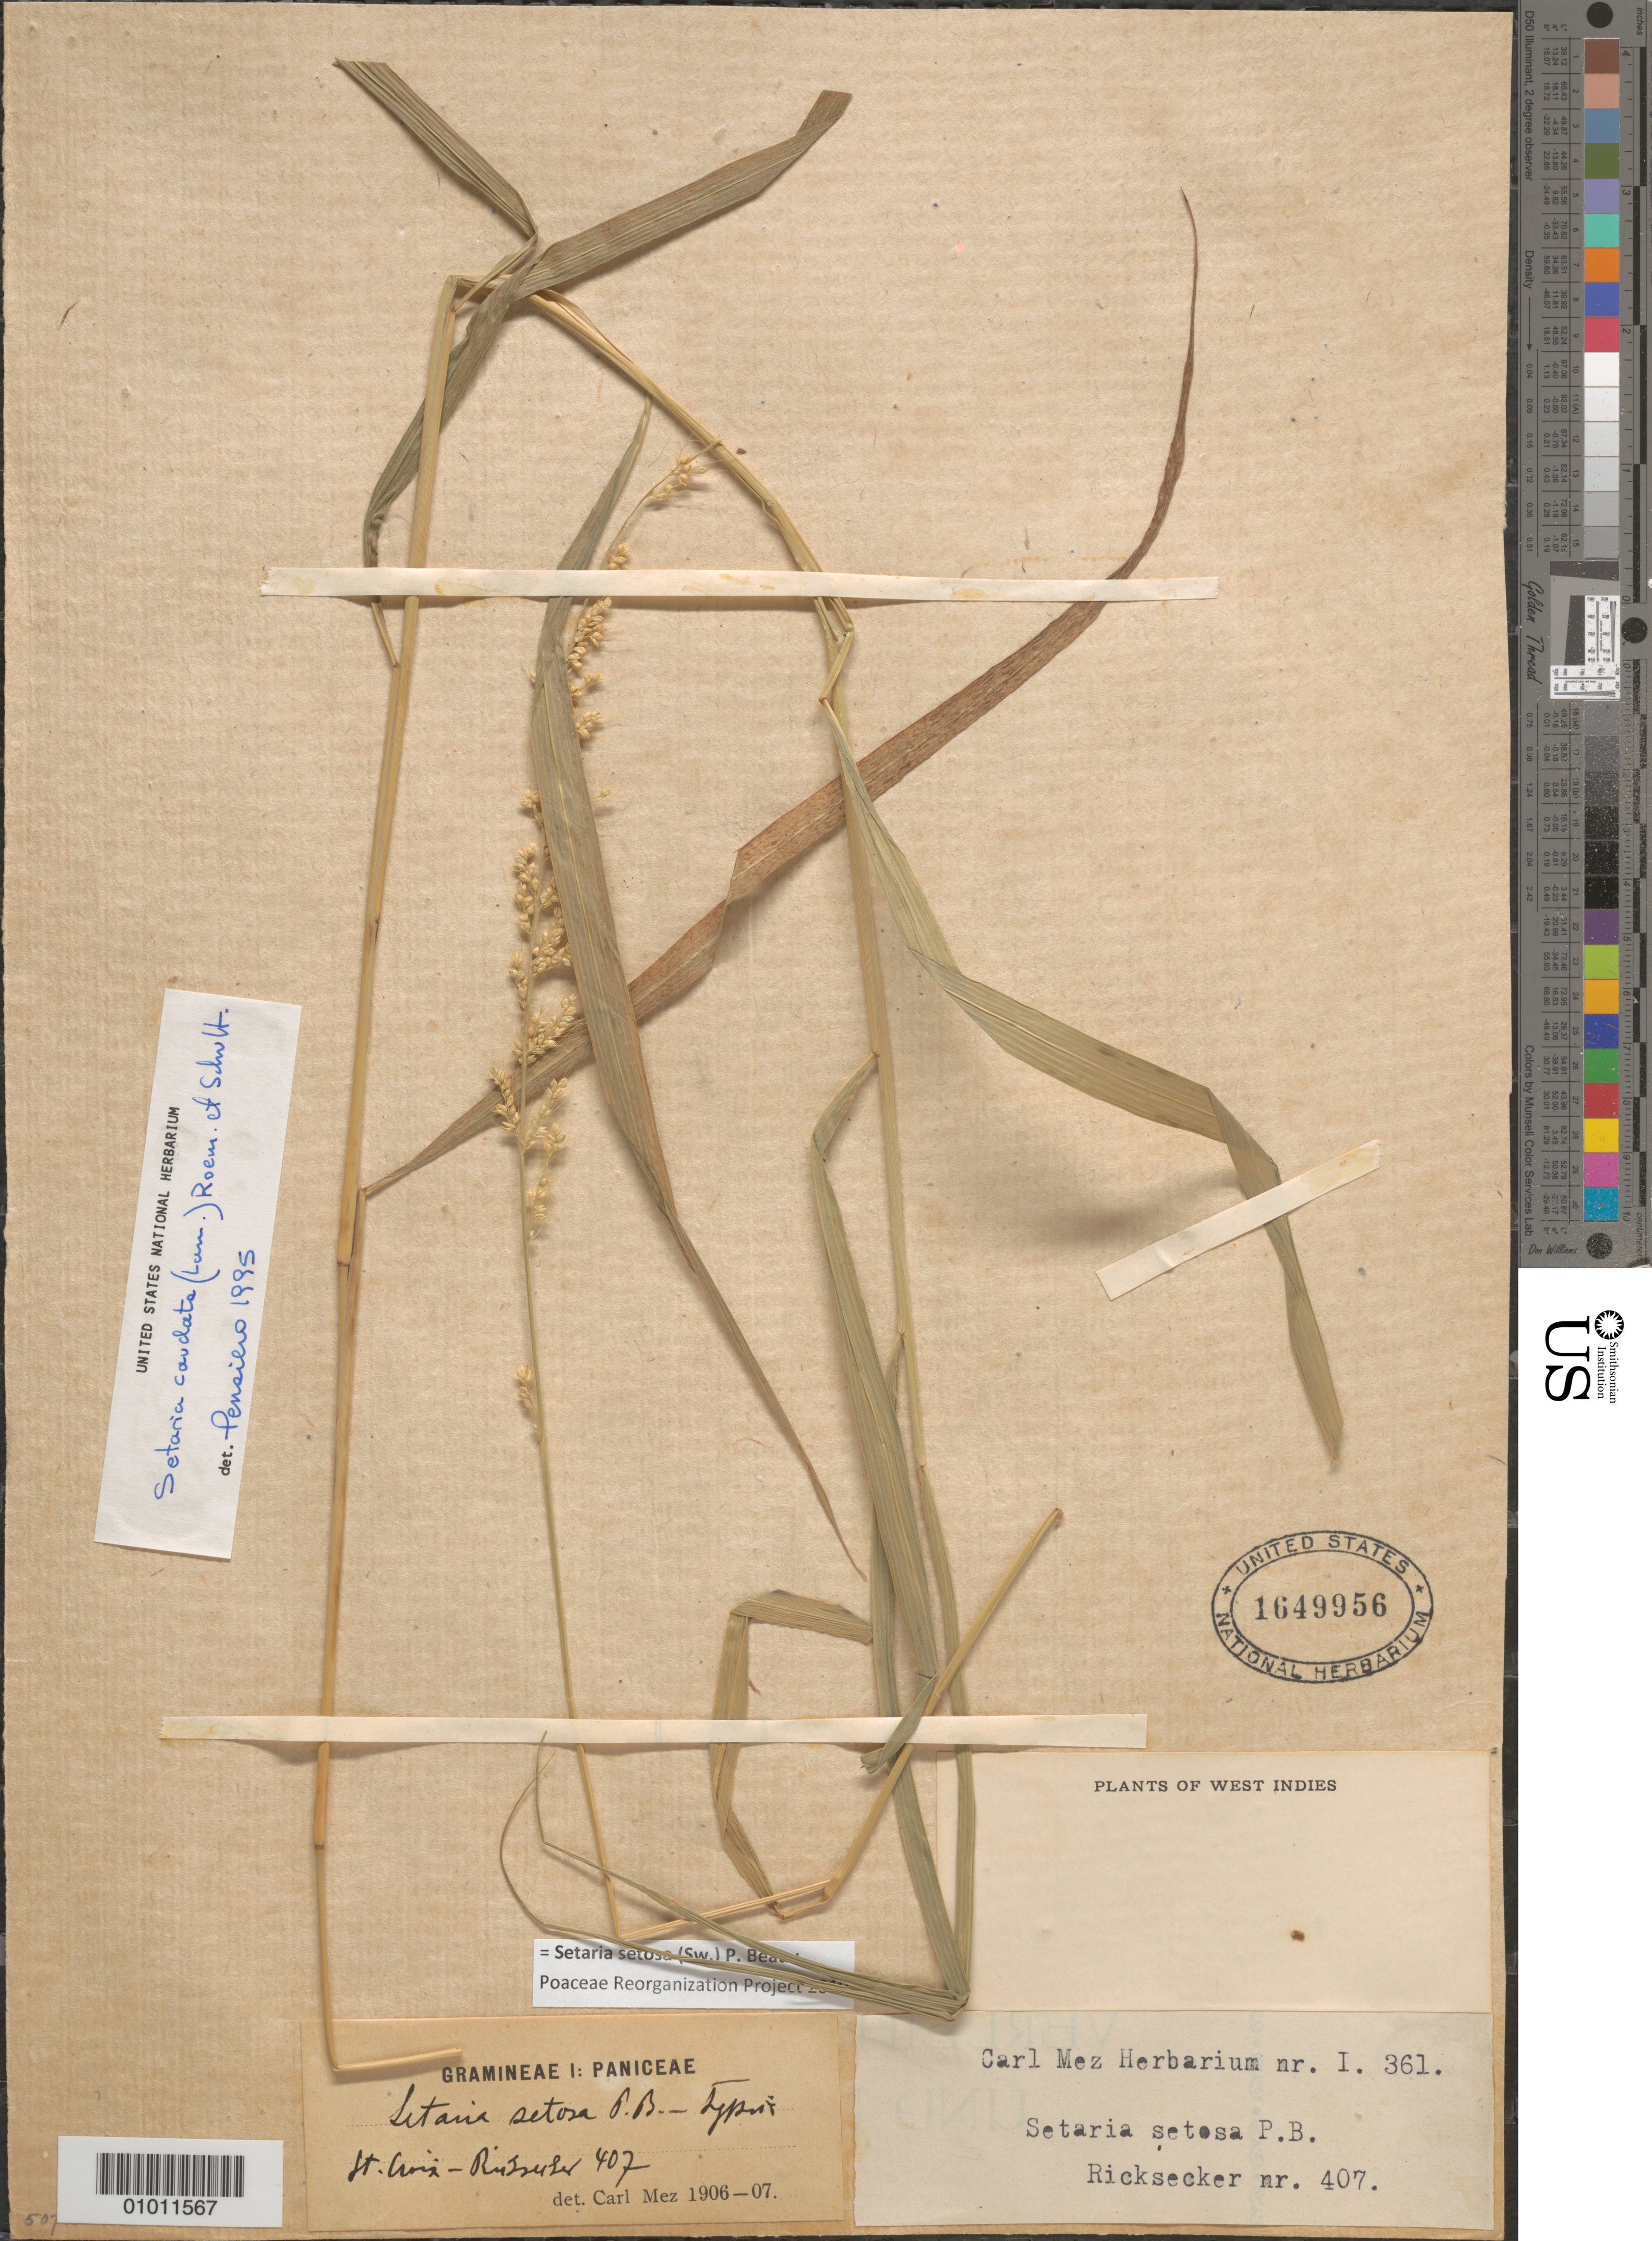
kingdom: Plantae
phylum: Tracheophyta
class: Liliopsida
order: Poales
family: Poaceae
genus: Setaria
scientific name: Setaria setosa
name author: (Sw.) P. Beauv.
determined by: Poaceae Reorganization Project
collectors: L. A. Ricksecker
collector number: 407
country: U.S. Virgin Islands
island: St. Croix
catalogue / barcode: US 1649956